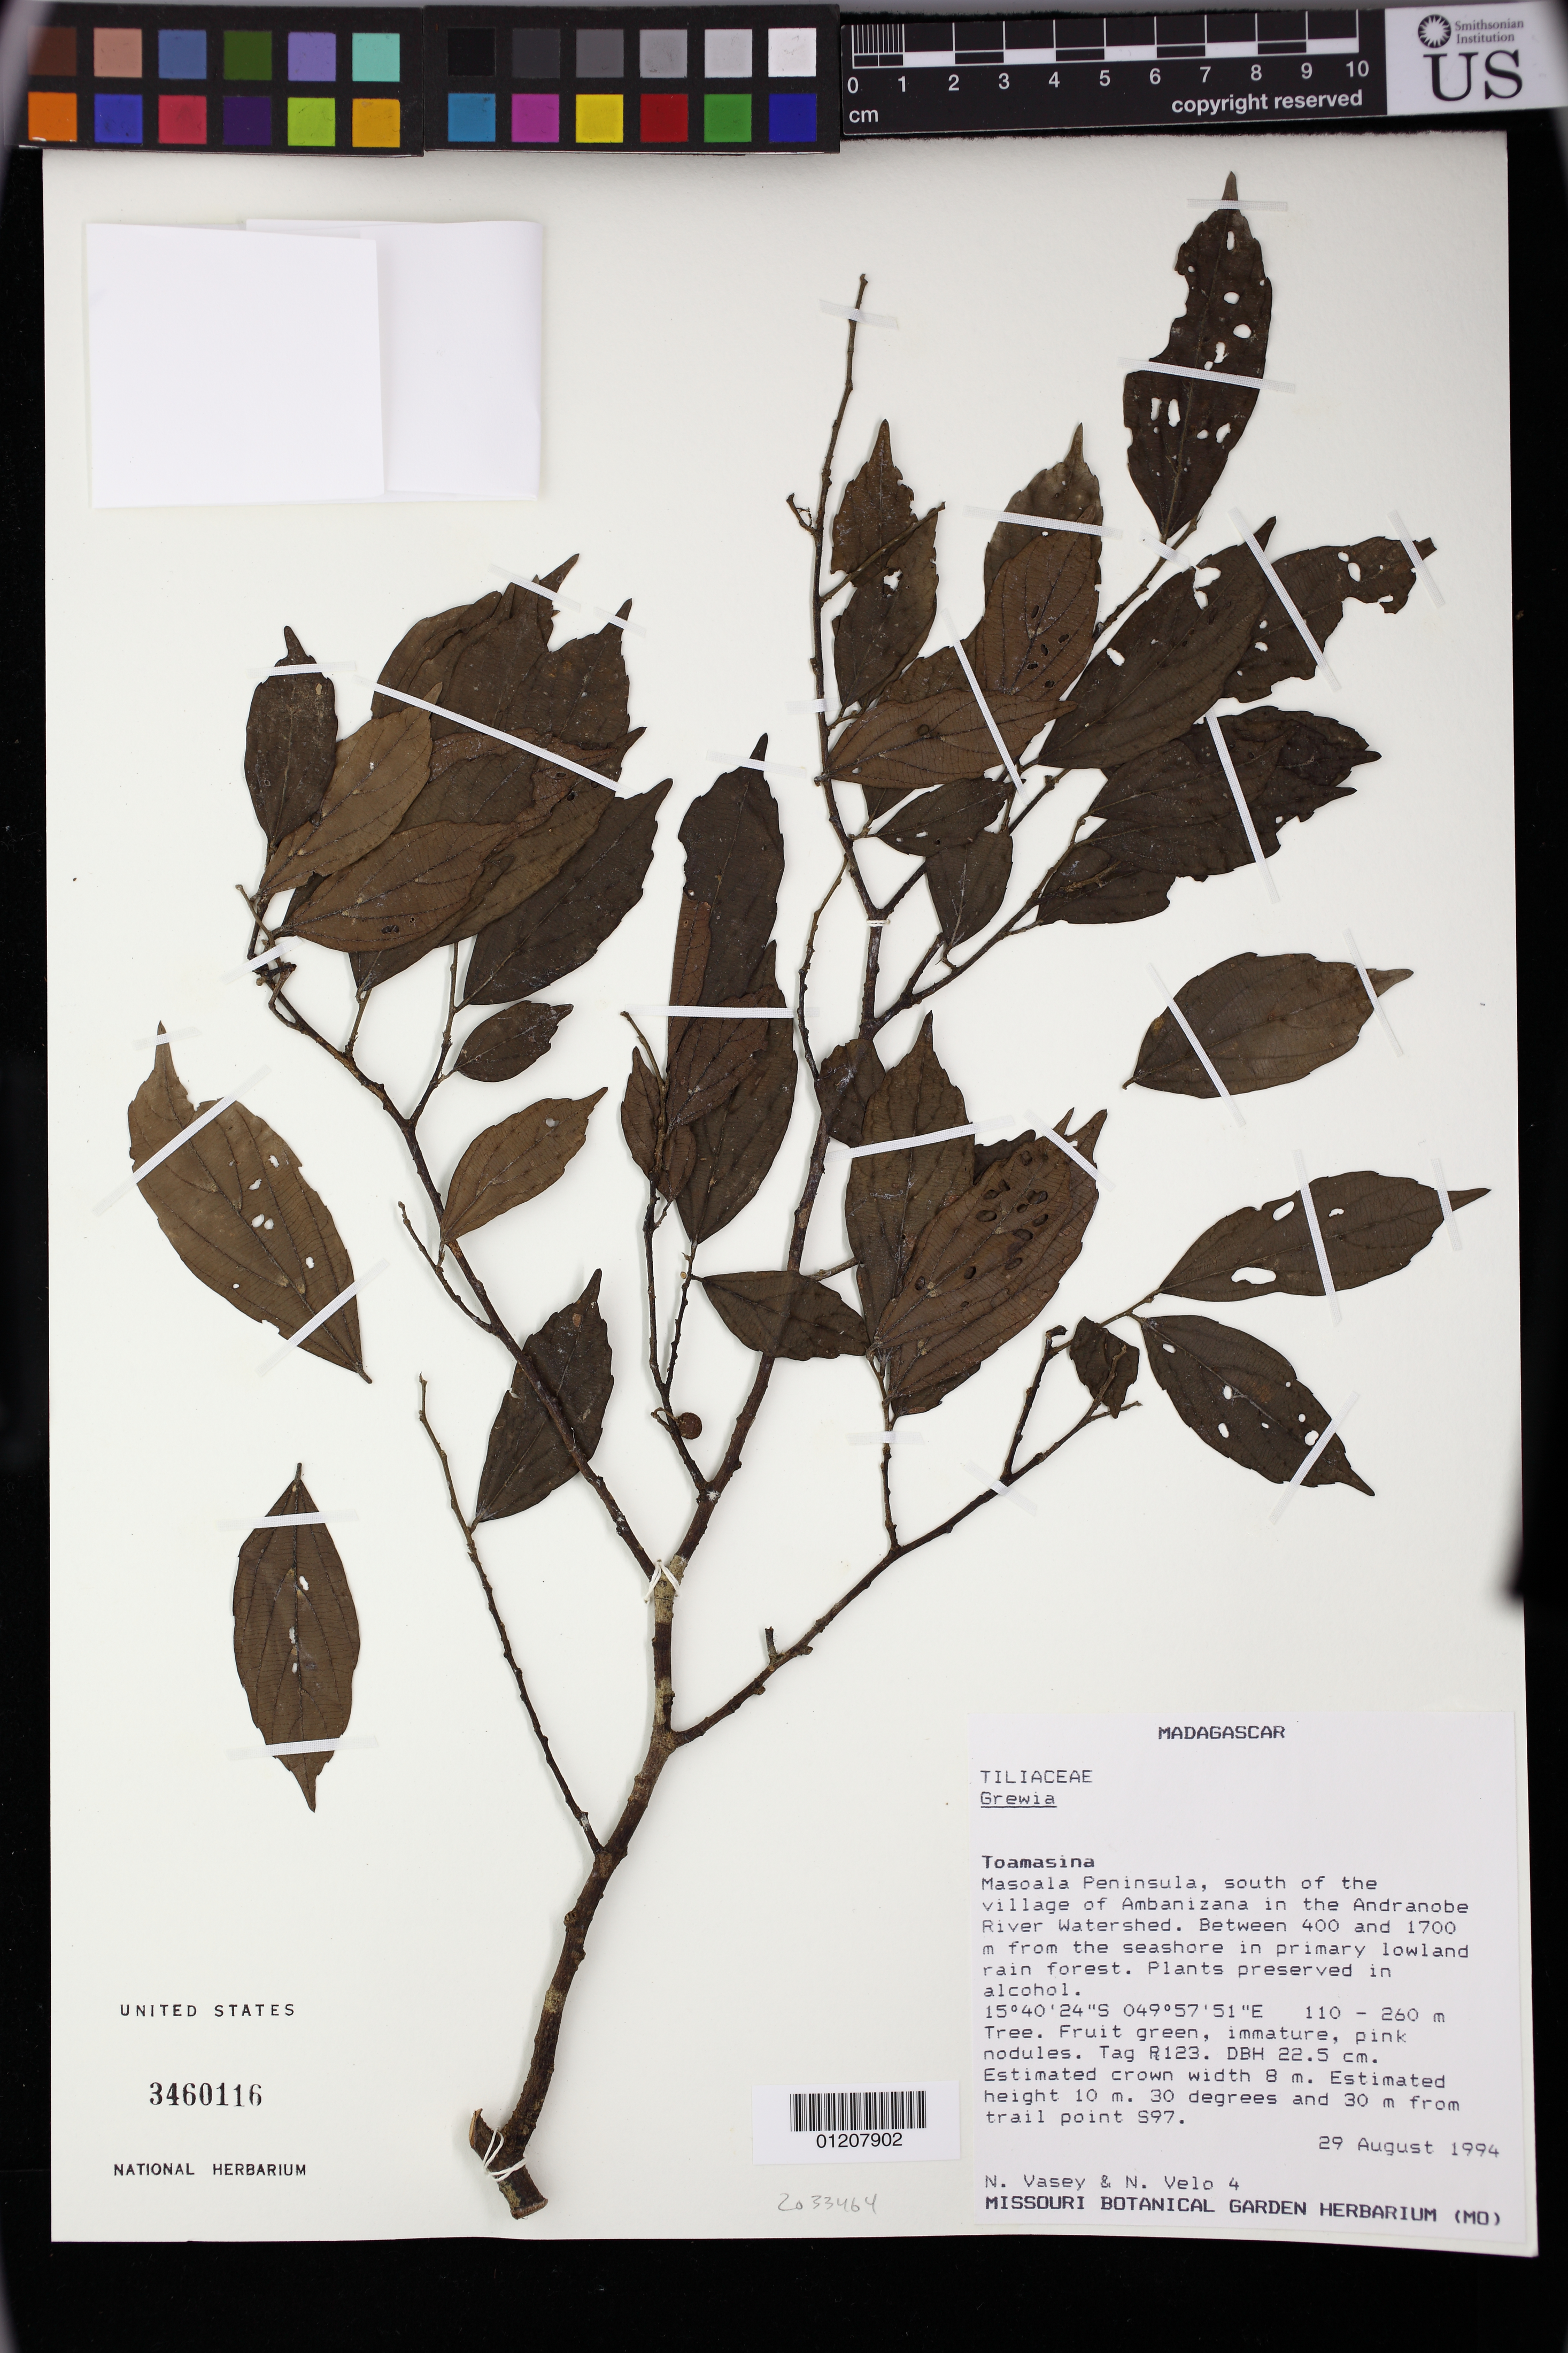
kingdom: Plantae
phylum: Tracheophyta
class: Magnoliopsida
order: Malvales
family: Malvaceae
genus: Grewia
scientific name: Grewia brideliifolia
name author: Baill.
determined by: Jourdain-Fievet, L.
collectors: N. Vasey & N. Velo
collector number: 4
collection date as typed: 29 Aug 1994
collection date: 1994-08-29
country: Madagascar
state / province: Analanjirofo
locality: Toamasina. Masoala Peninsula, south of the village of Ambanizana in the Andranobe River Watershed. Between 400 and 1700 m from the seashore in primary lowland rain forest.. 30 degrees and 30 m from trail point S97.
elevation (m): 110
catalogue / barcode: US 3460116